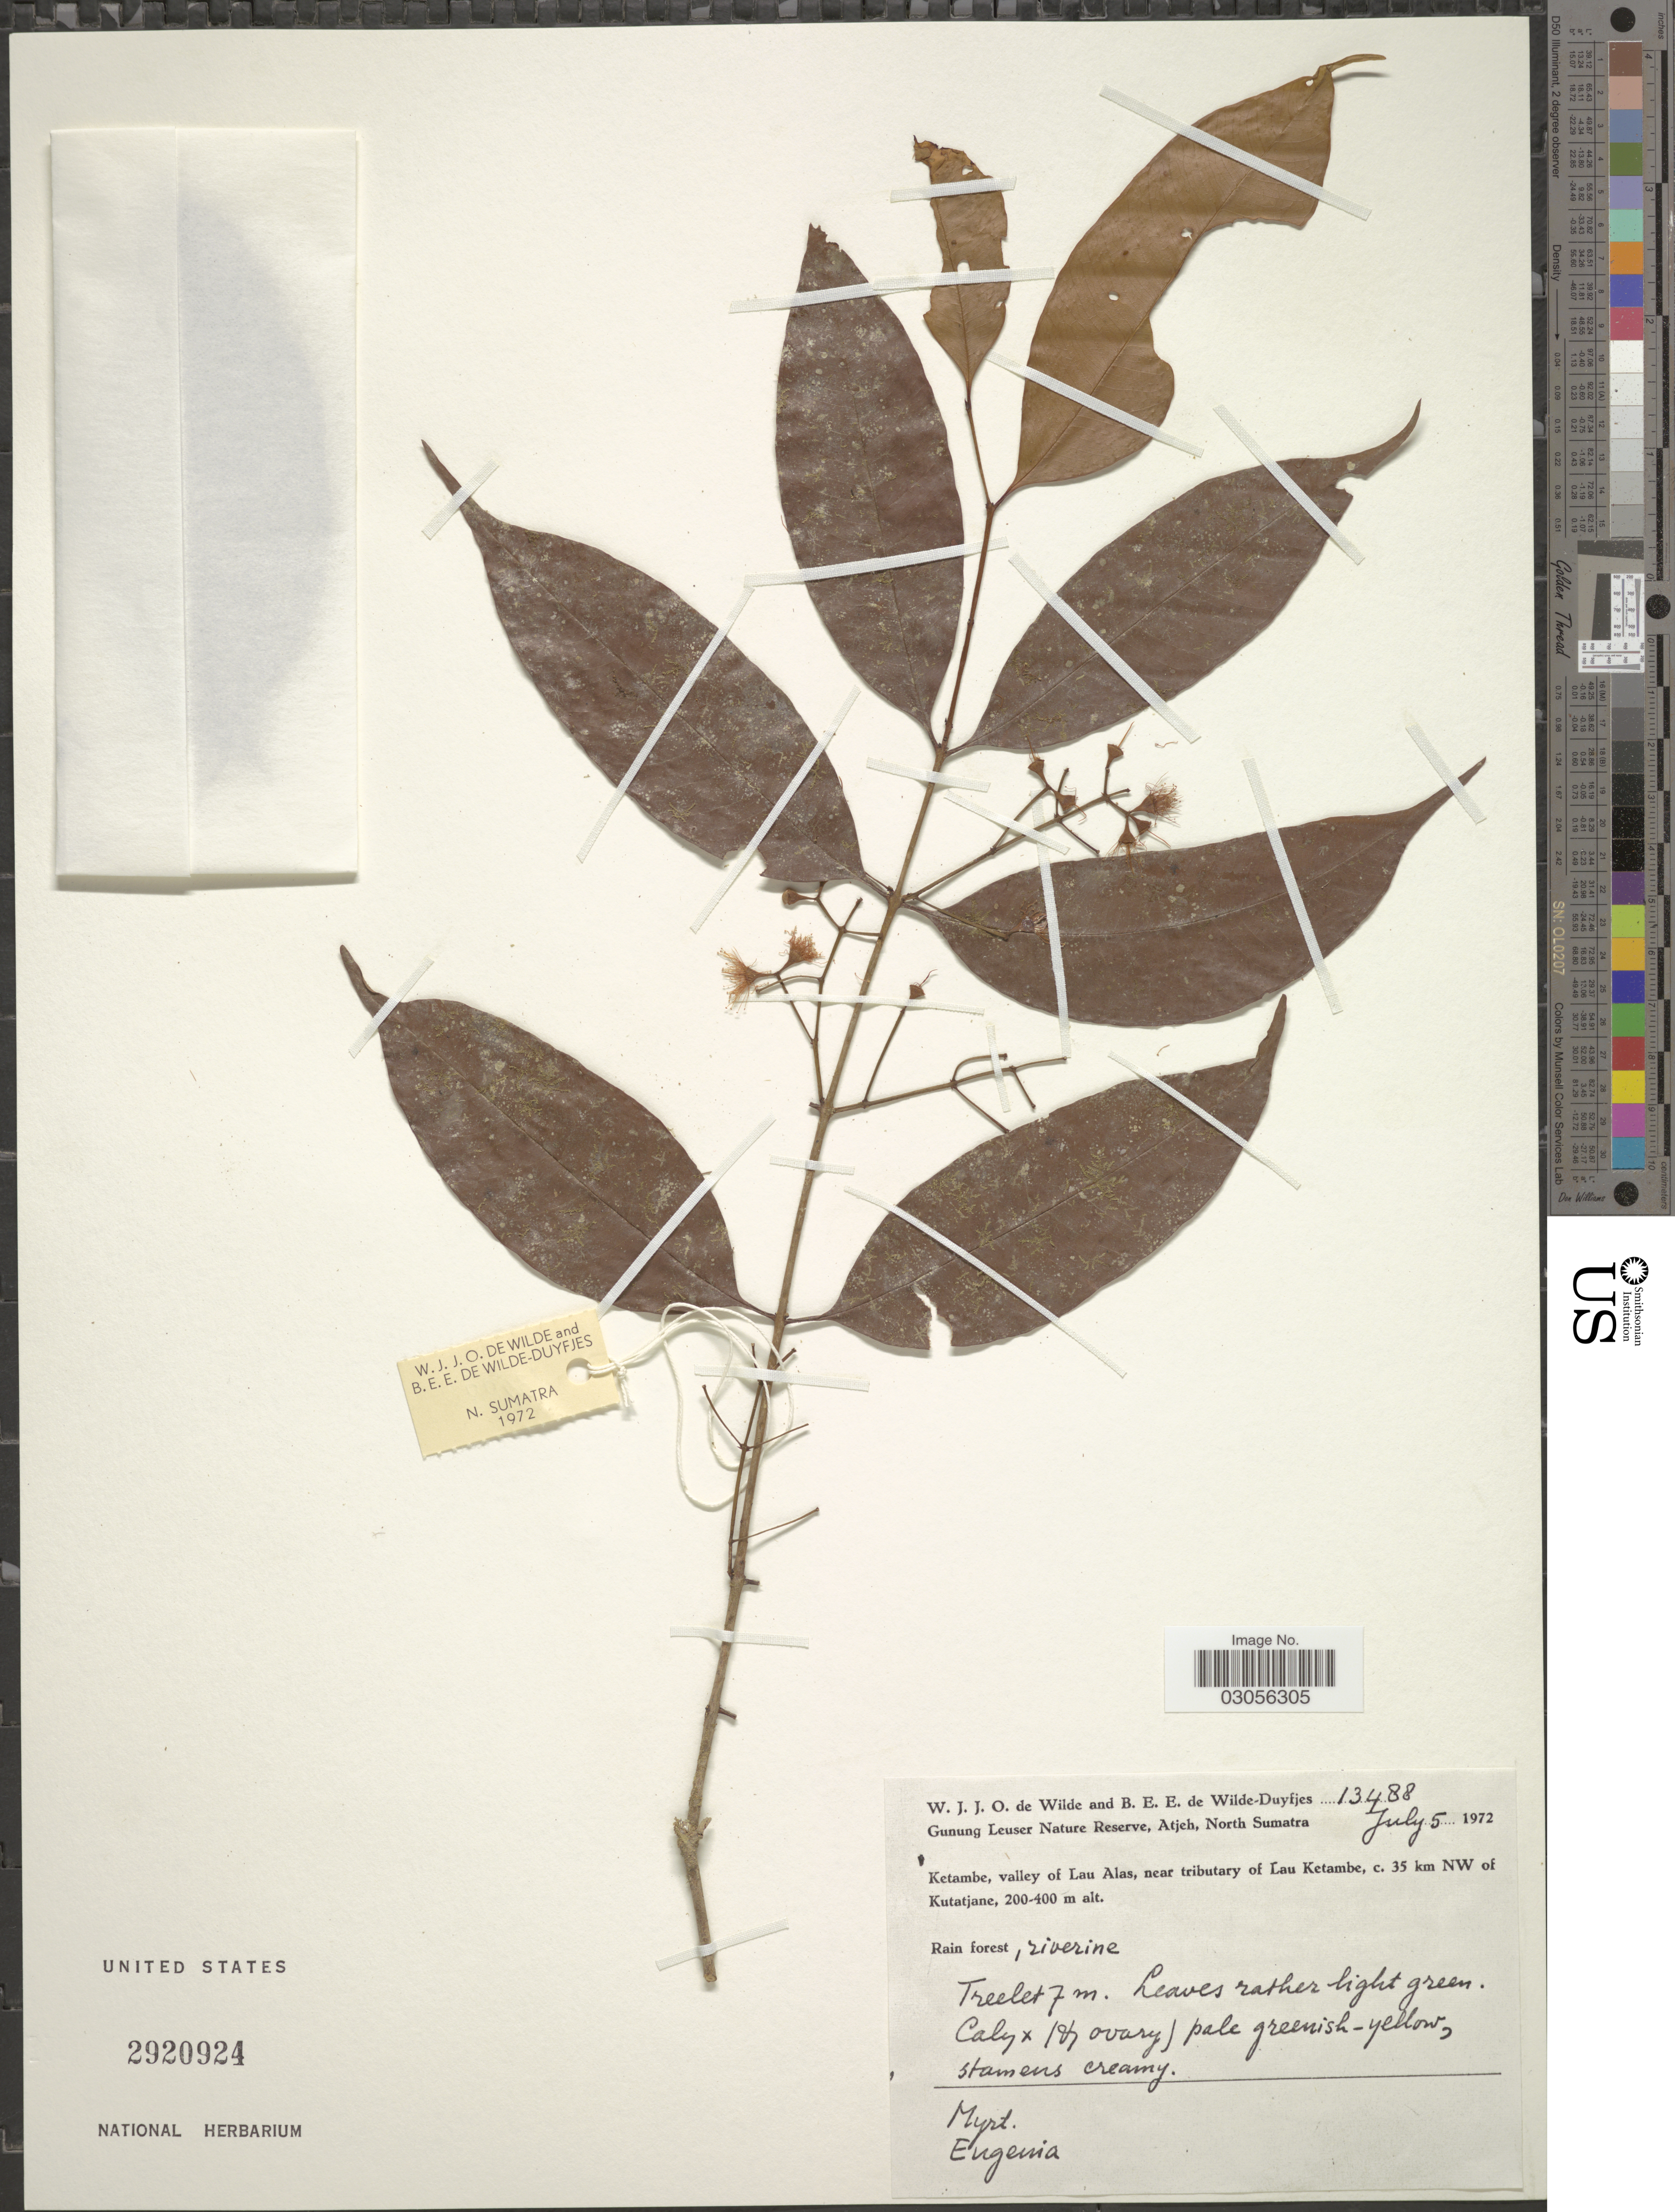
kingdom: Plantae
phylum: Tracheophyta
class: Magnoliopsida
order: Myrtales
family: Myrtaceae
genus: Syzygium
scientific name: Syzygium sp.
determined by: Strong, M. T., (US), Smithsonian Institution - National Museum of Natural History (UNITED STATES)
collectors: W. J. de Wilde & B. E. de Wilde-Duyfjes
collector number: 13488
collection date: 1972-07-05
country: Indonesia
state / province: Sumatra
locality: Gunung Leuser Nature Reserve, Atjeh, North Sumatra. Ketambe, valley of Lau Alas, near tributary of Lau Ketambe, c. 35 km NW of Kutatjane.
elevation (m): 200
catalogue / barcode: US 2920924